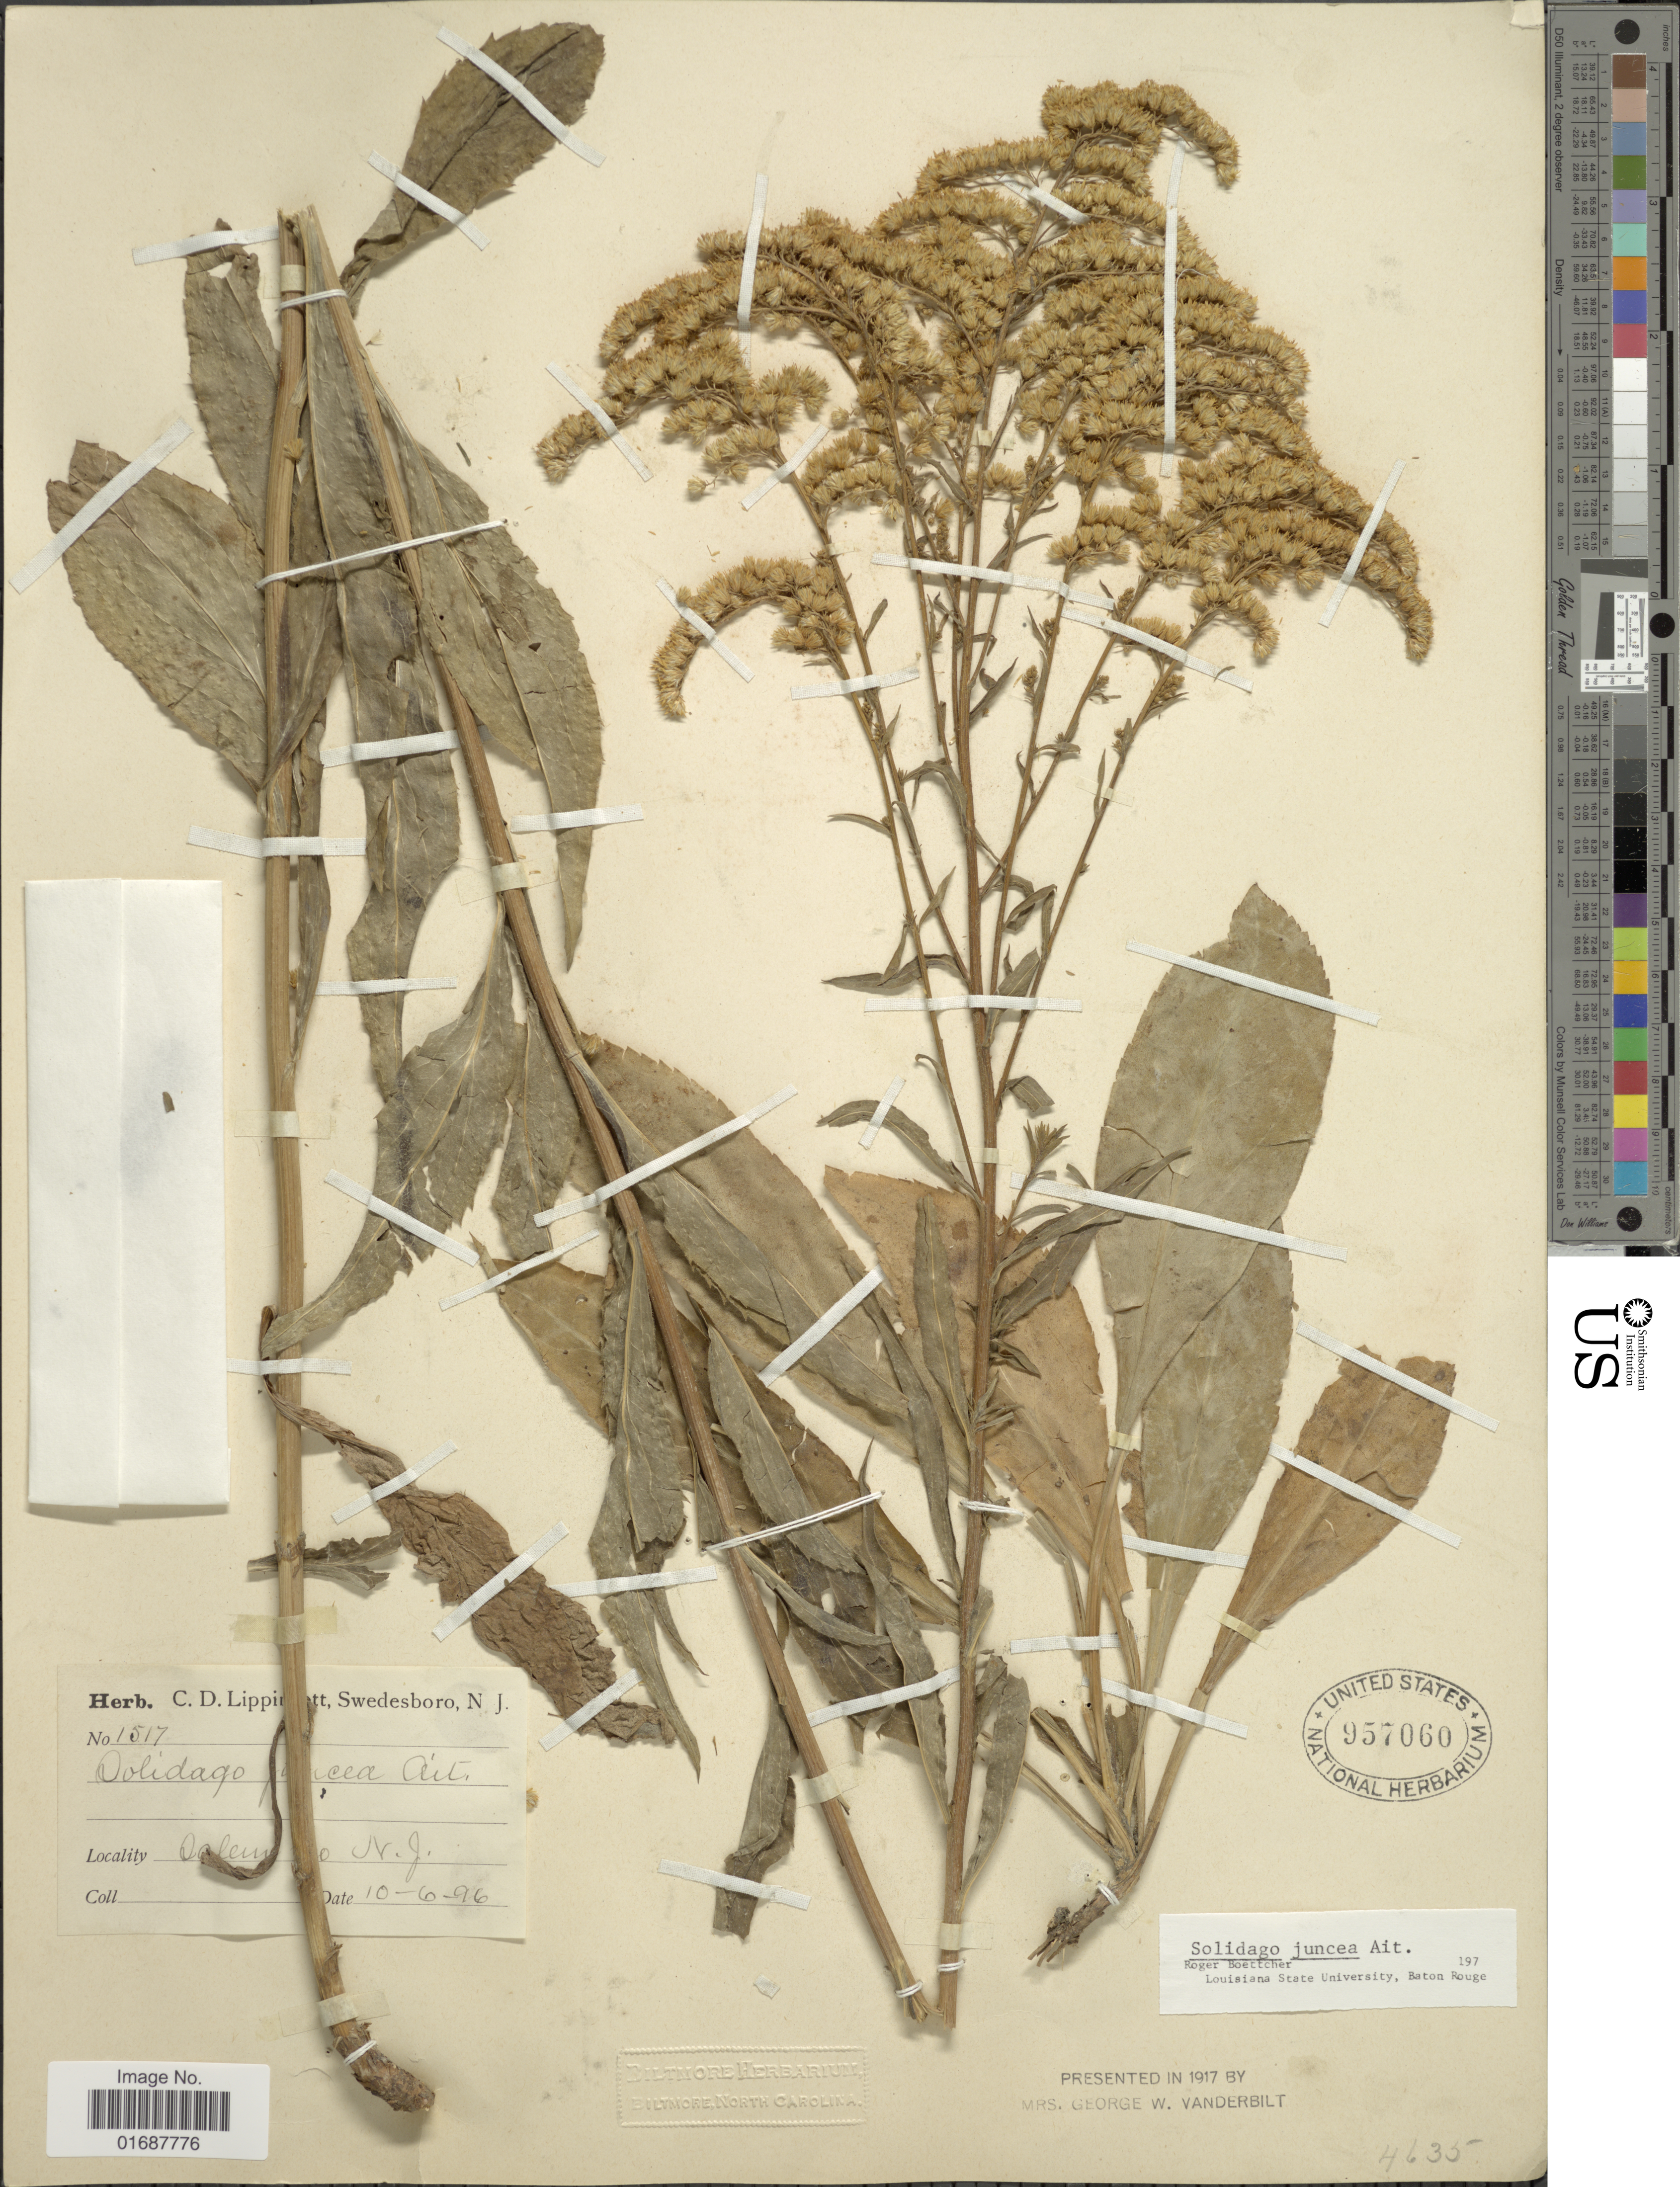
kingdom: Plantae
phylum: Tracheophyta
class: Magnoliopsida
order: Asterales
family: Asteraceae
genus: Solidago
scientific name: Solidago juncea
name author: Aiton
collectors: ex herb. C. D. Lippincott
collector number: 1517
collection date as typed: Transcribed d/m/y: 6/10/96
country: United States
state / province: New Jersey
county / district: Salem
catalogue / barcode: US 957060